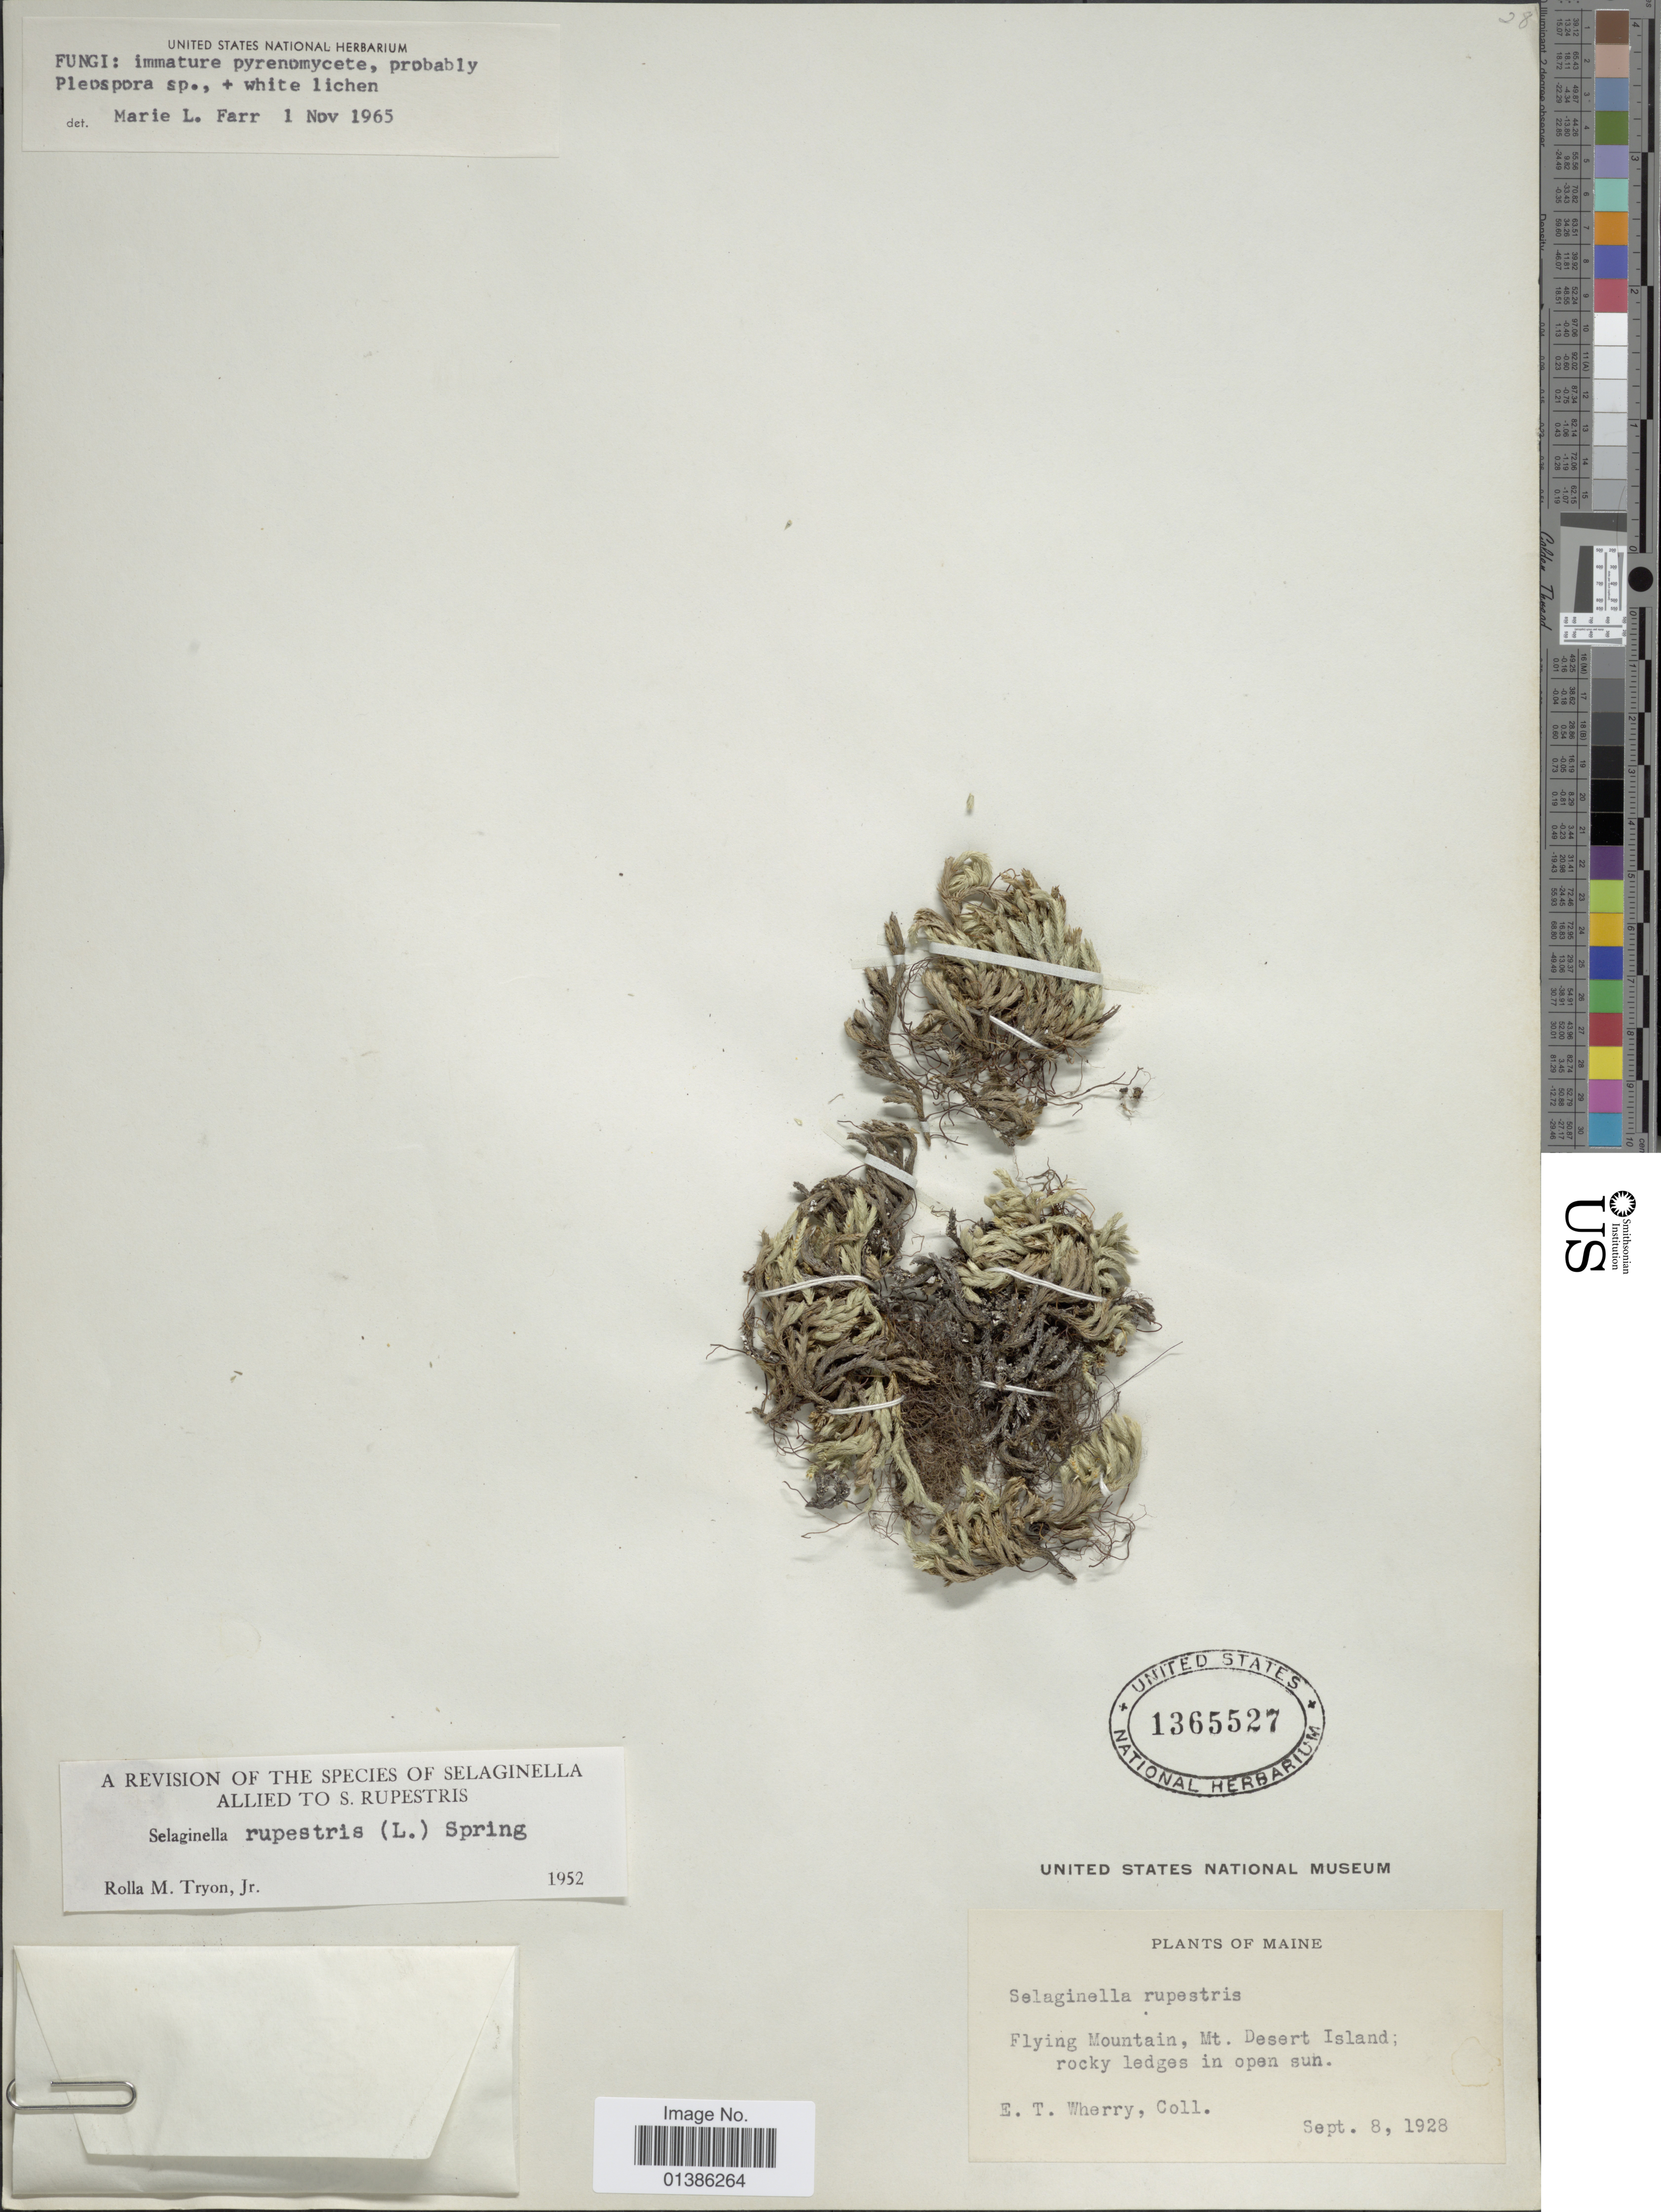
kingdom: Plantae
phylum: Tracheophyta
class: Lycopodiopsida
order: Selaginellales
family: Selaginellaceae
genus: Selaginella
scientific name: Selaginella rupestris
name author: (L.) Spring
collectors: E. T. Wherry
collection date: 1928-09-08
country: United States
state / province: Maine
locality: Flying Mountain, Mt. Desert Island.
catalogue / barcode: US 1365527